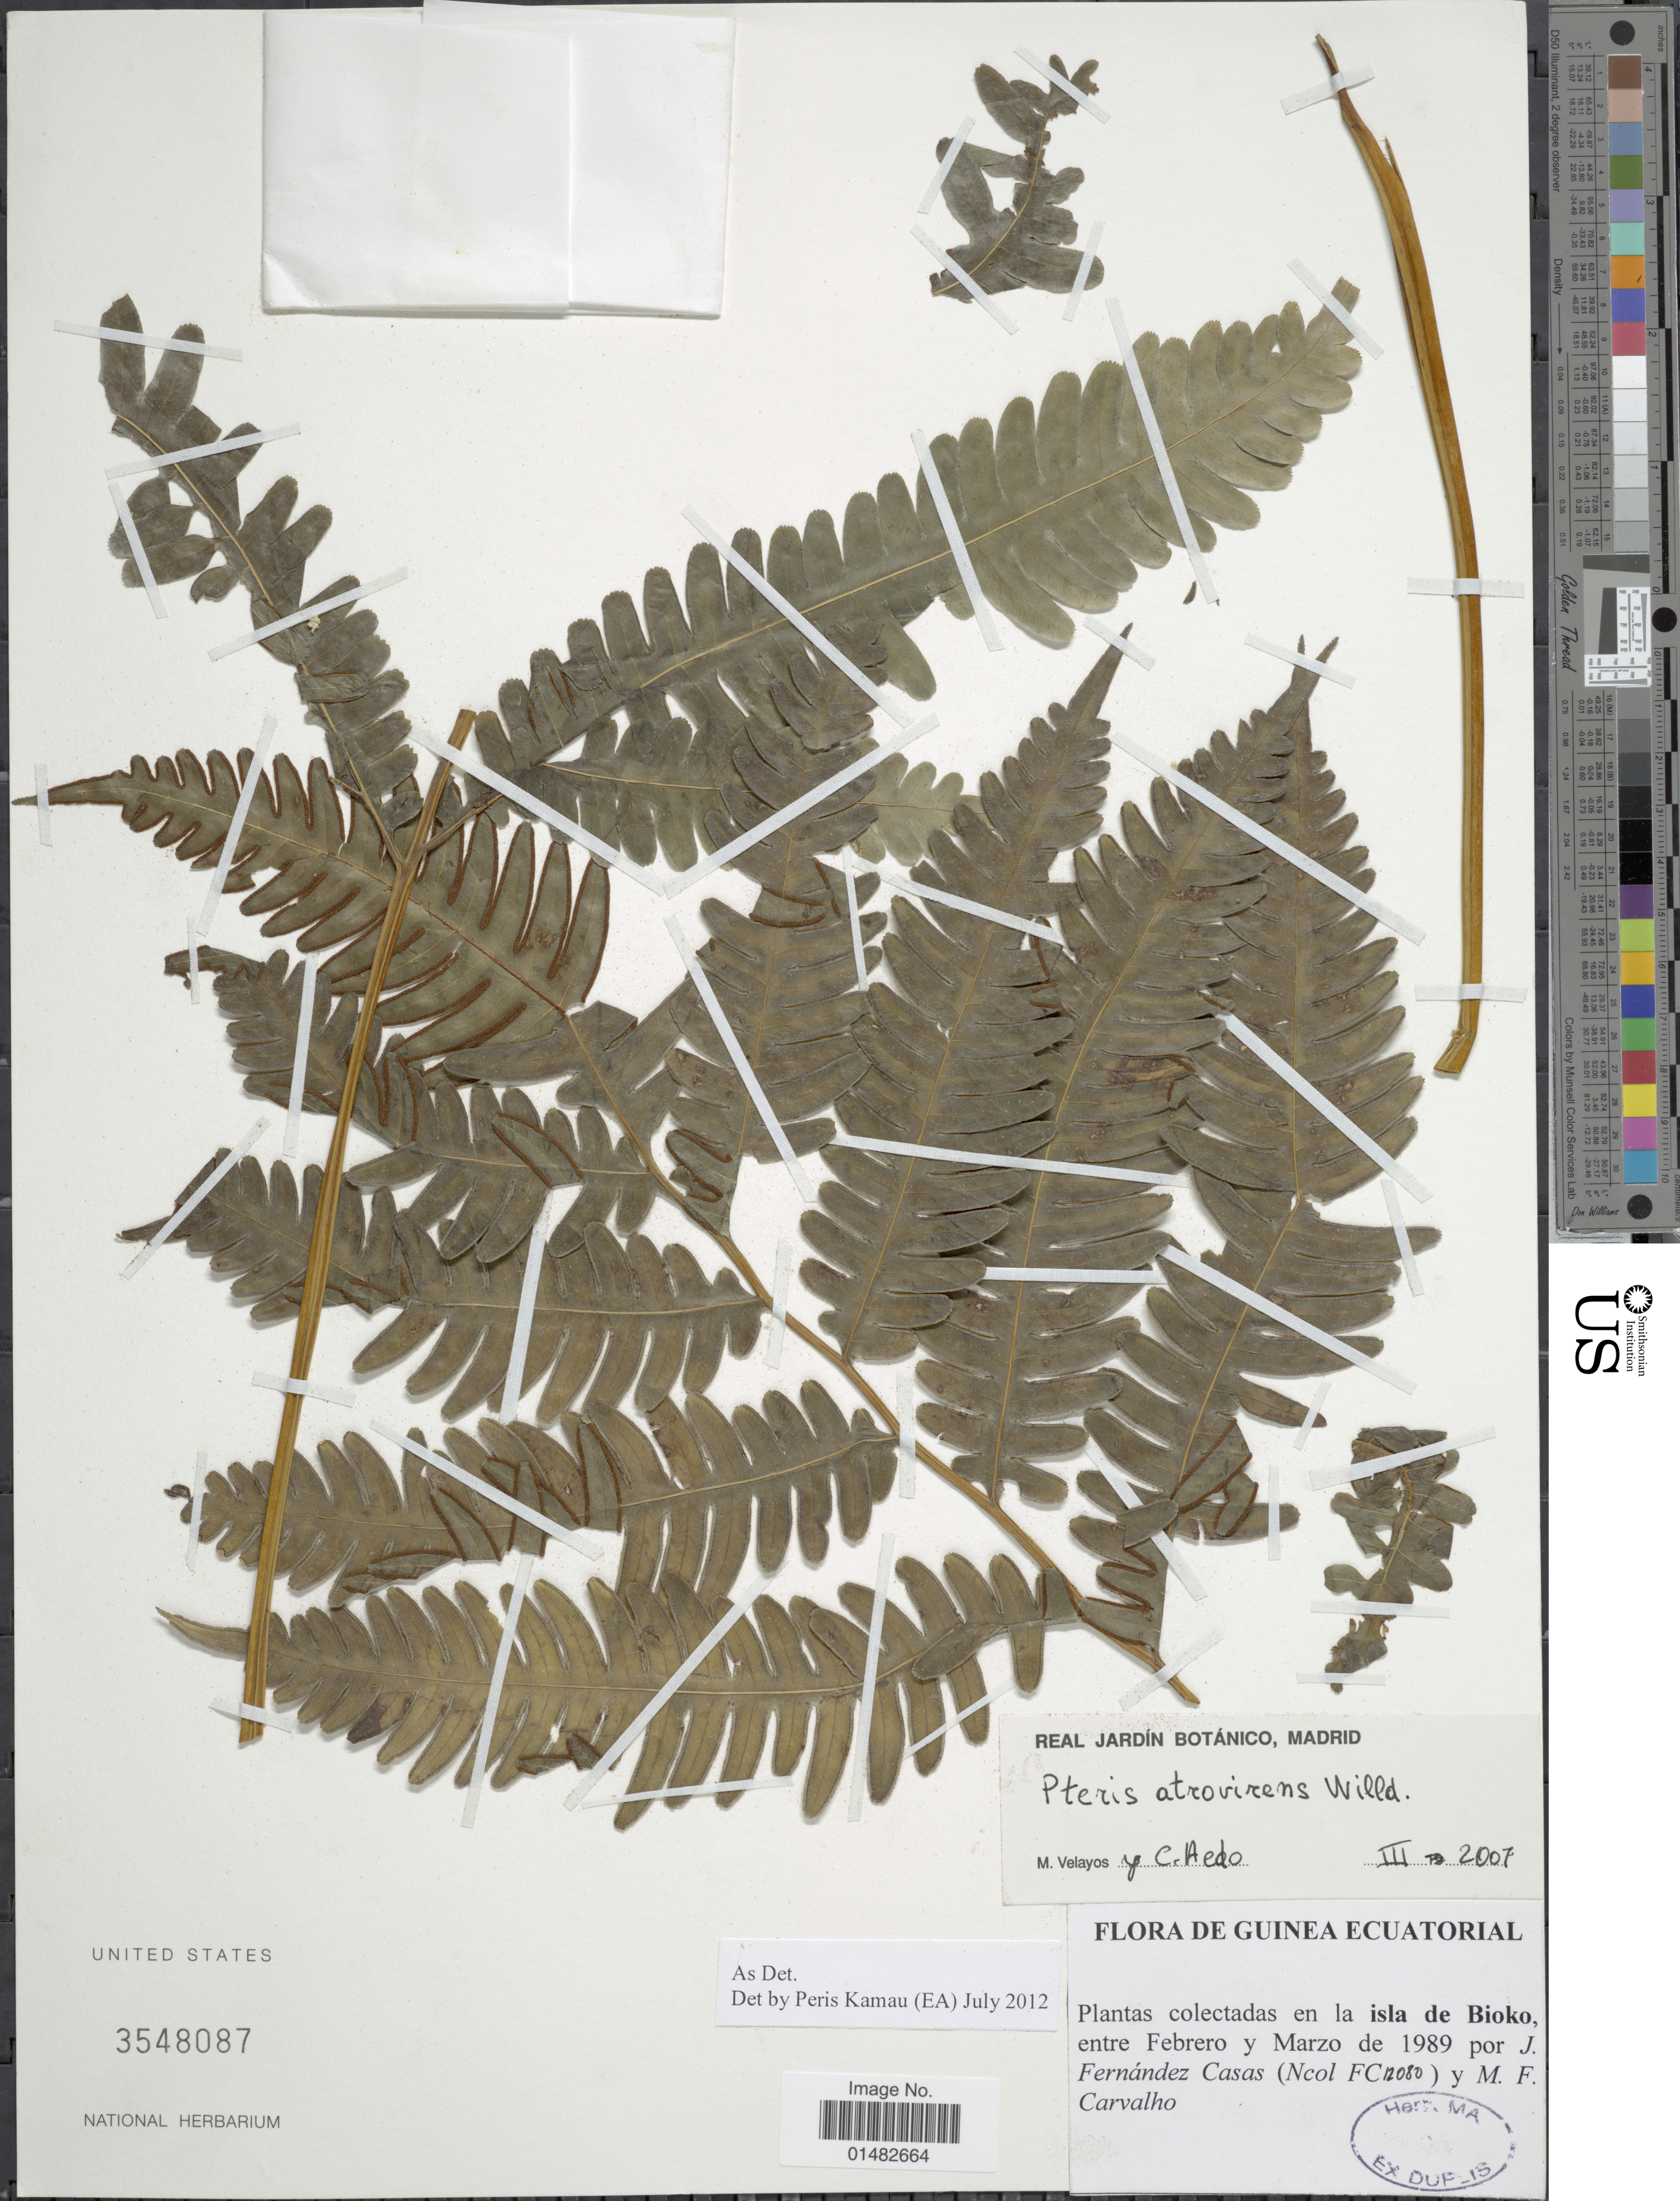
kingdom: Plantae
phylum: Tracheophyta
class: Polypodiopsida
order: Polypodiales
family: Pteridaceae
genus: Pteris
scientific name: Pteris atrovirens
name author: Willd.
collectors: J. Casas & M. F. Carvalho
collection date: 1989-02/1989-03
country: Equatorial Guinea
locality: Guinea Ecuatorial, la isla de Bioko,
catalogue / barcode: US 3548087